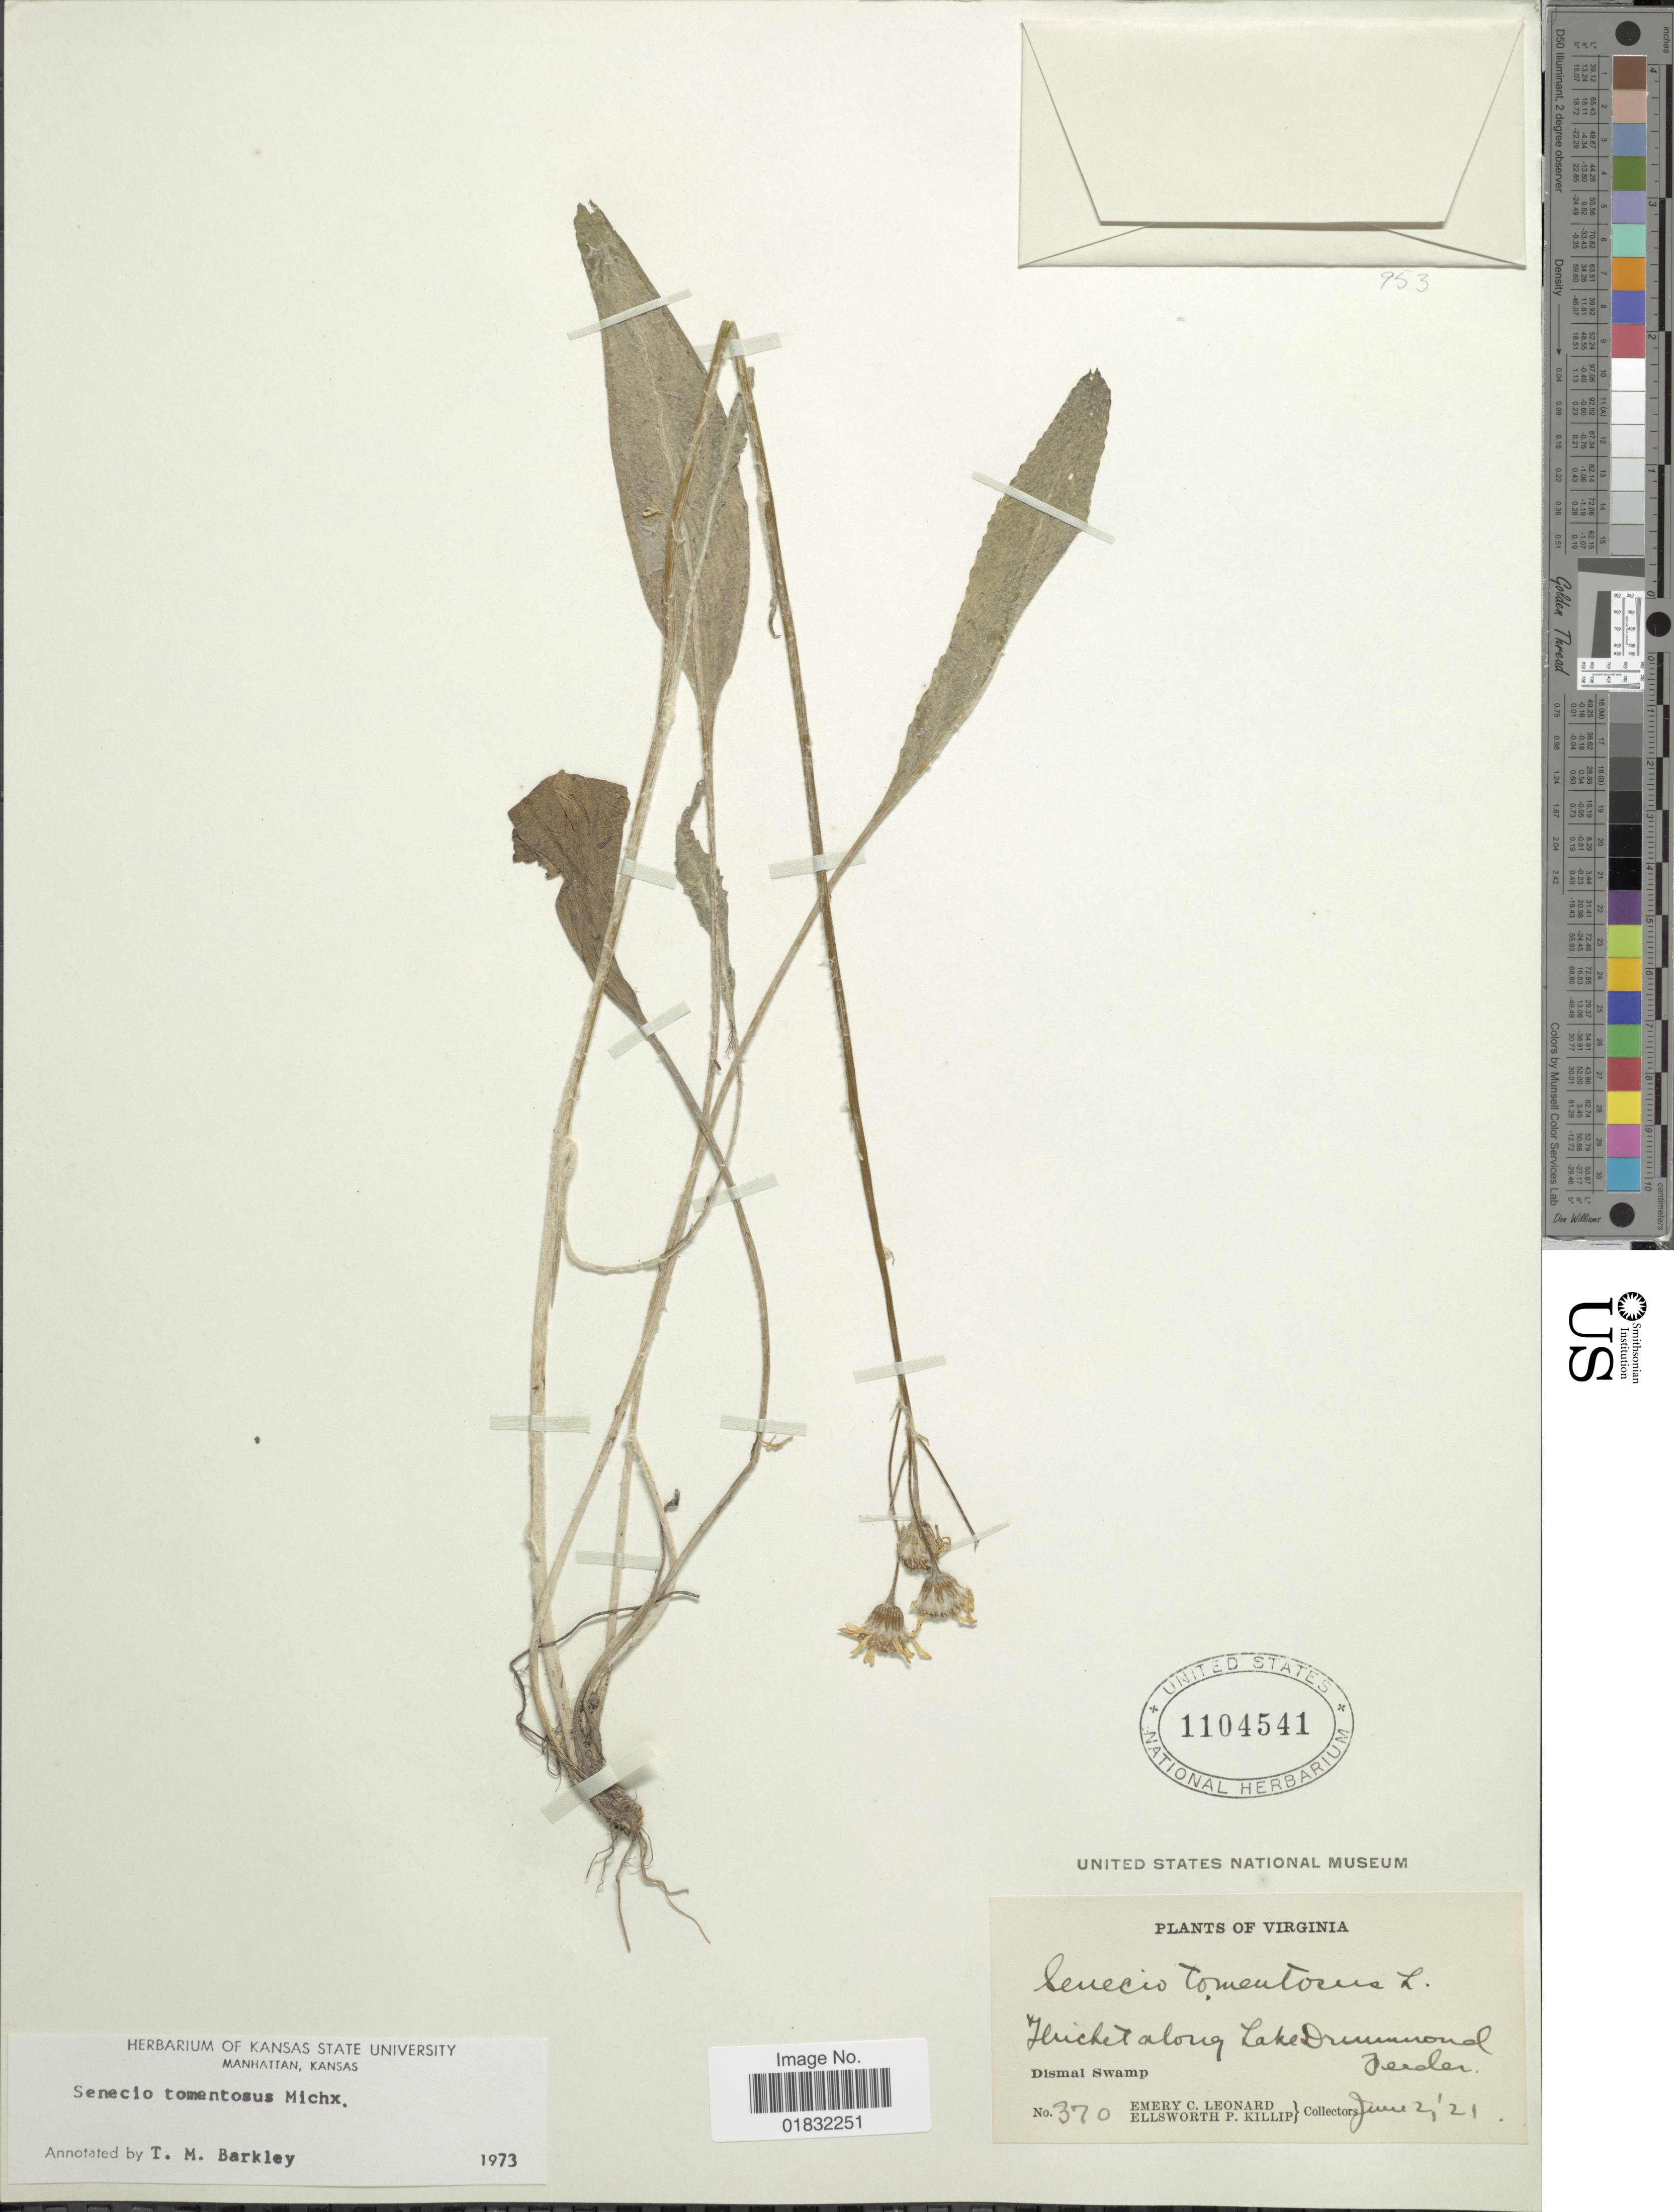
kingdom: Plantae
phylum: Tracheophyta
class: Magnoliopsida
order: Asterales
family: Asteraceae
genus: Packera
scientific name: Packera dubia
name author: (Spreng.) Trock & Mabb.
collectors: E. C. Leonard & E. P. Killip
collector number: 370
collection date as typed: Transcribed d/m/y: 2/6/21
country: United States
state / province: Virginia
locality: Thicket along Lake Drummond Feeder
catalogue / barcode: US 1104541